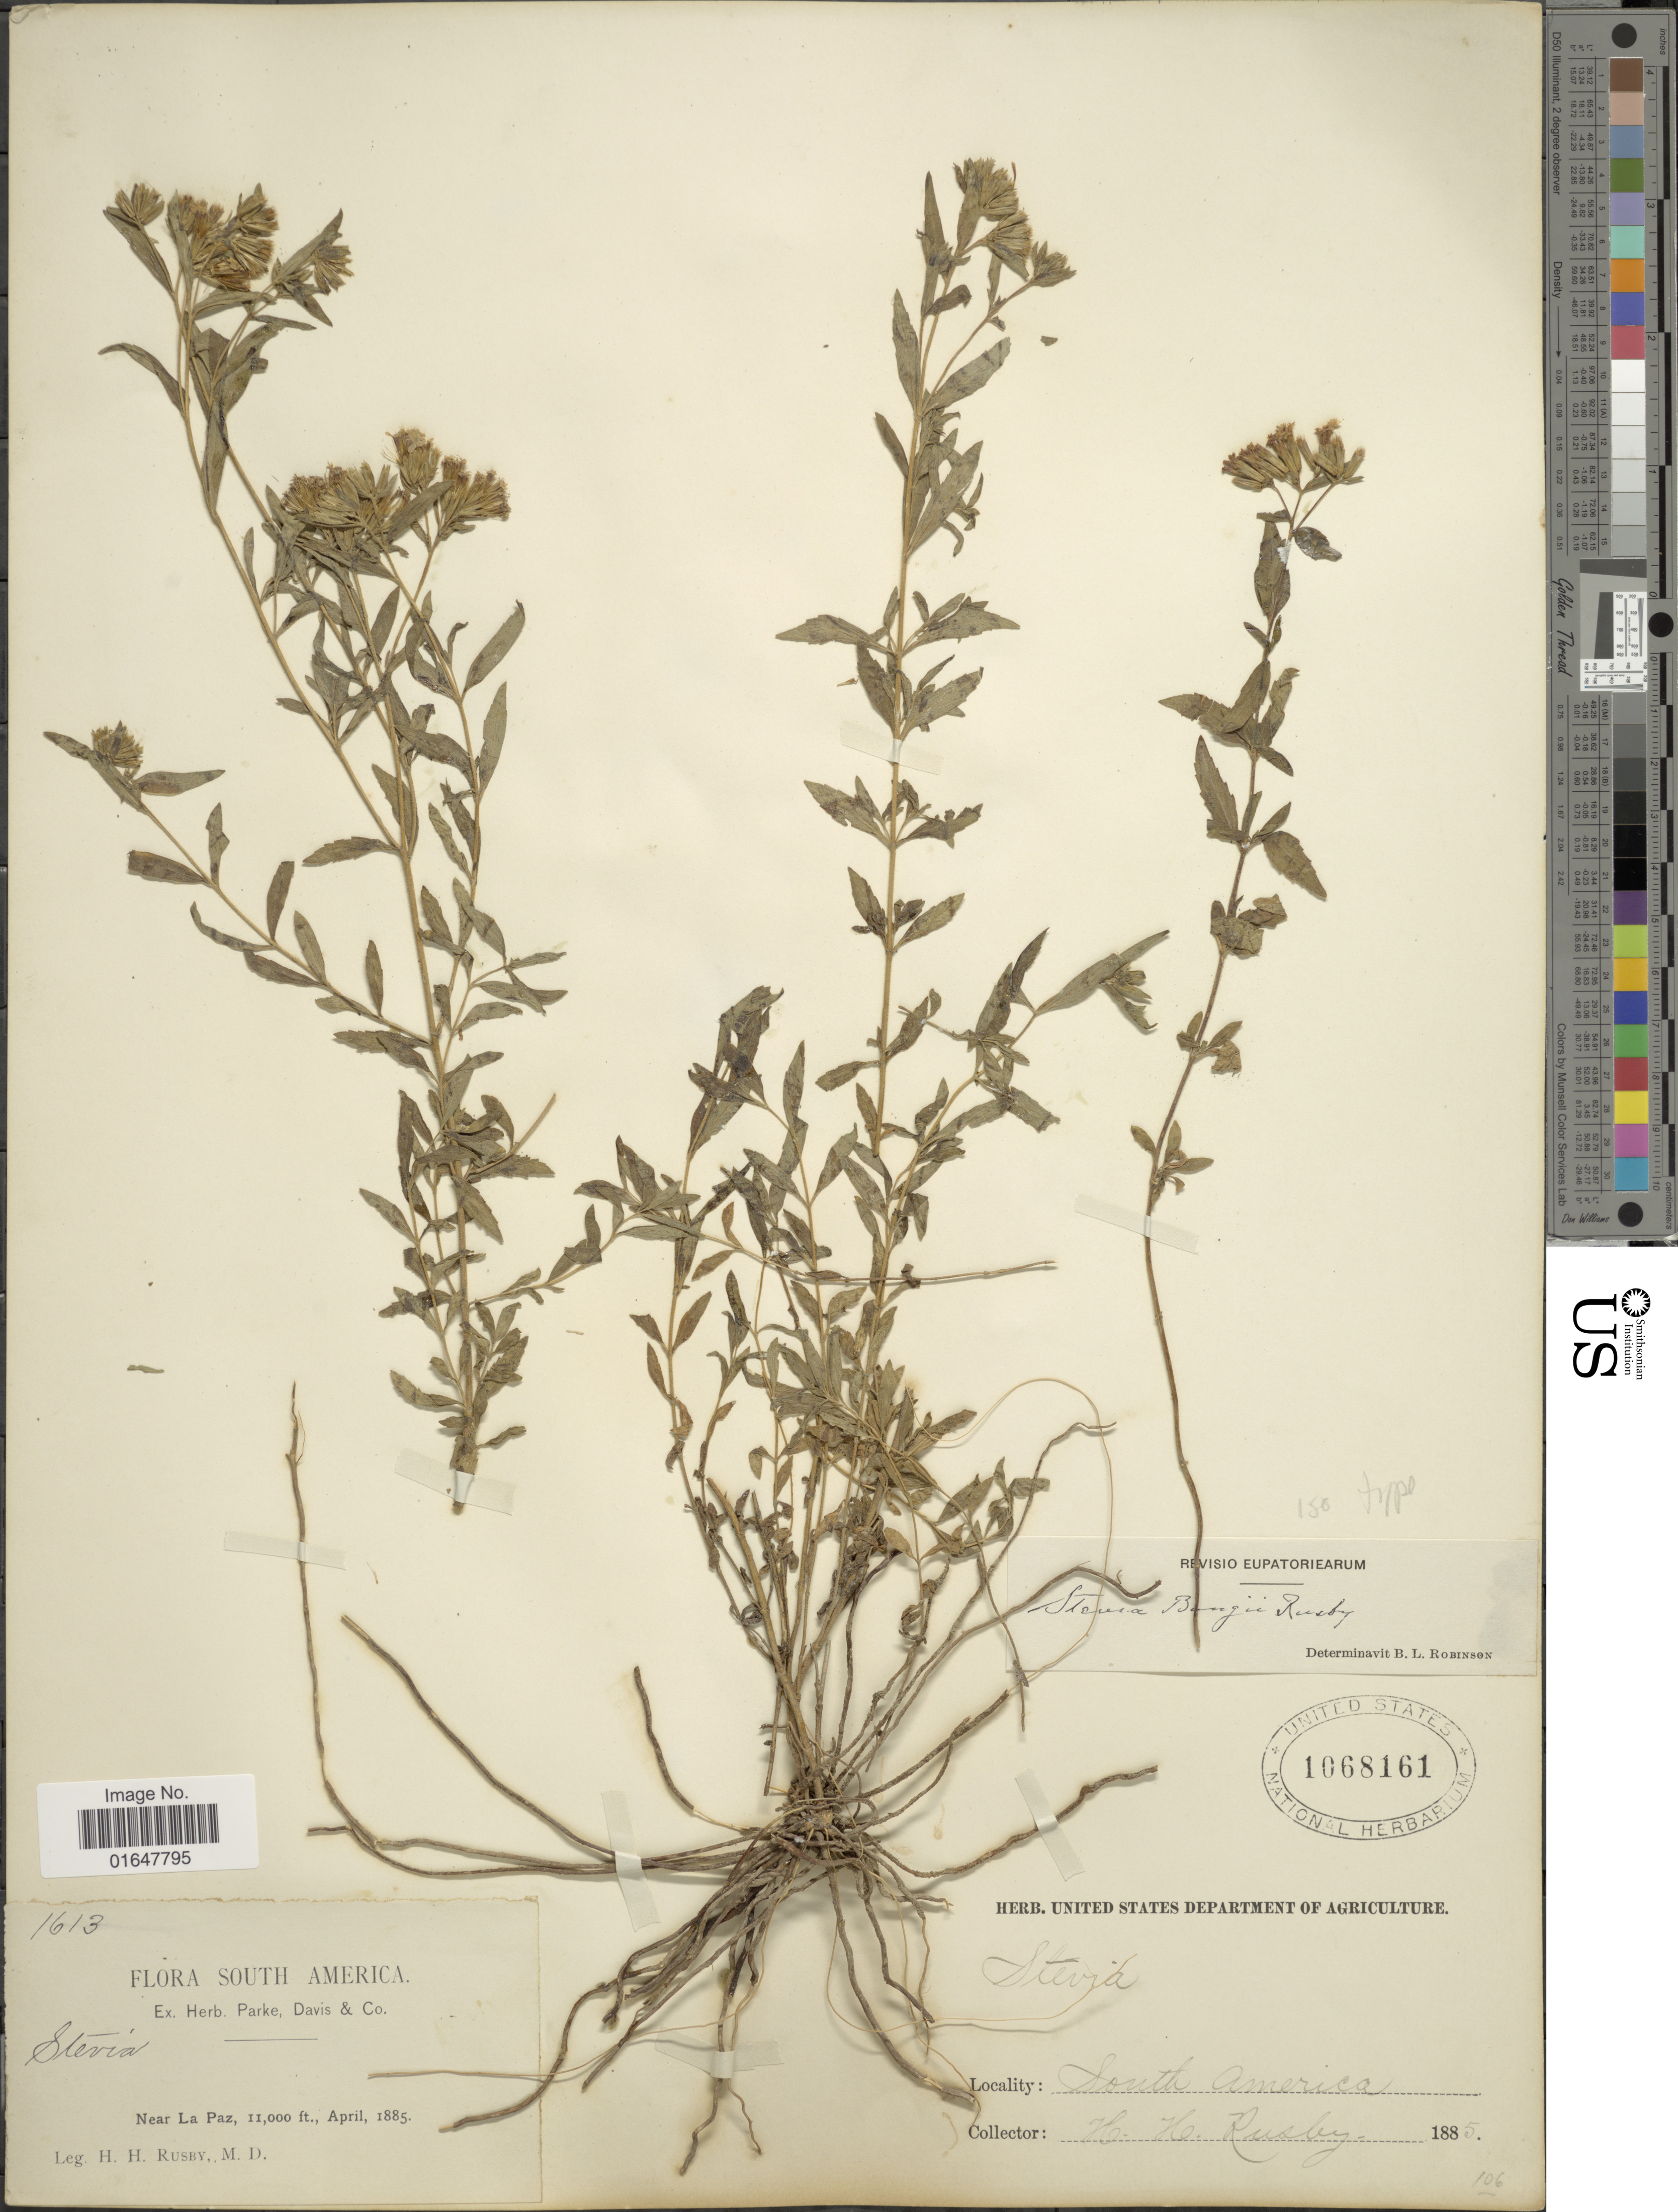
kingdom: Plantae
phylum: Tracheophyta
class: Magnoliopsida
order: Asterales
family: Asteraceae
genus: Stevia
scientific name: Stevia bangii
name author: Rusby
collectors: H. H. Rusby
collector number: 1613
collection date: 1885-04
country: Bolivia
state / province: La Paz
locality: Near La Paz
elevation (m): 3353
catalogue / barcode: US 1068161